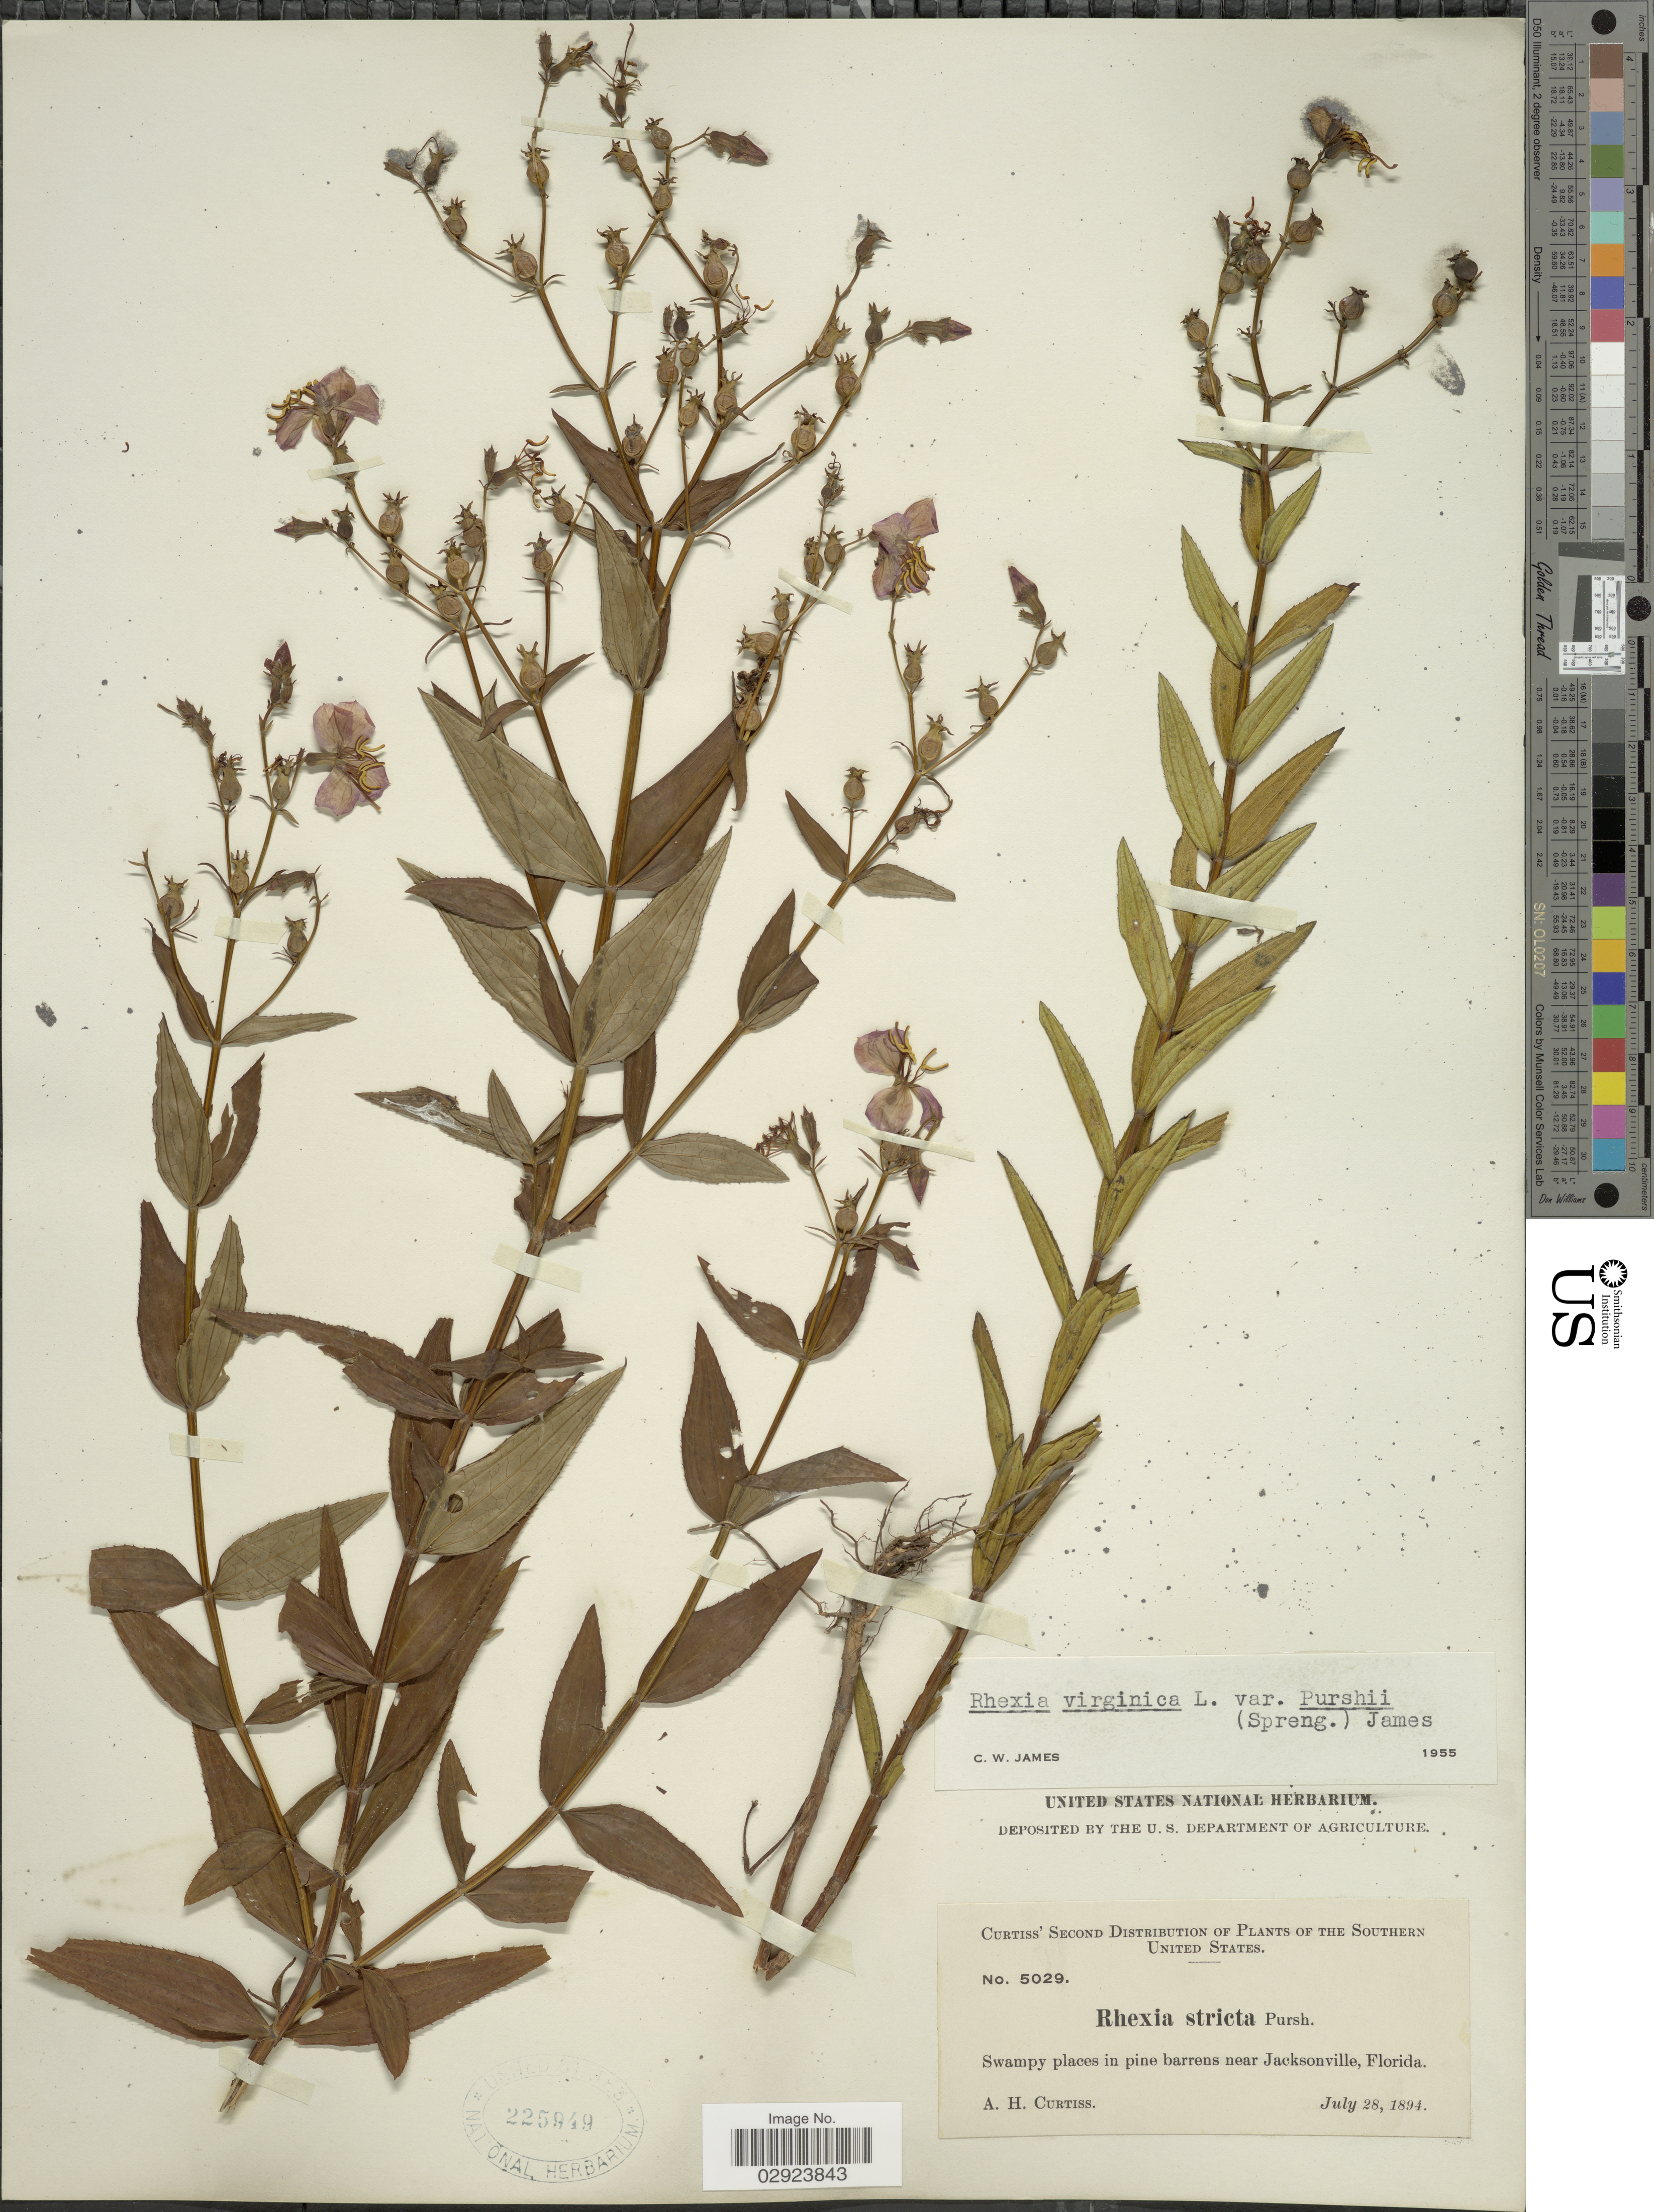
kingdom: Plantae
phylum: Tracheophyta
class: Magnoliopsida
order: Myrtales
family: Melastomataceae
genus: Rhexia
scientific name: Rhexia virginica var. purshii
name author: (Spreng.) C.W. James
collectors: A. H. Curtiss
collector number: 5029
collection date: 1894-07-28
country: United States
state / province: Florida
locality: Southern United States. Near Jacksonville.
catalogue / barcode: US 225949